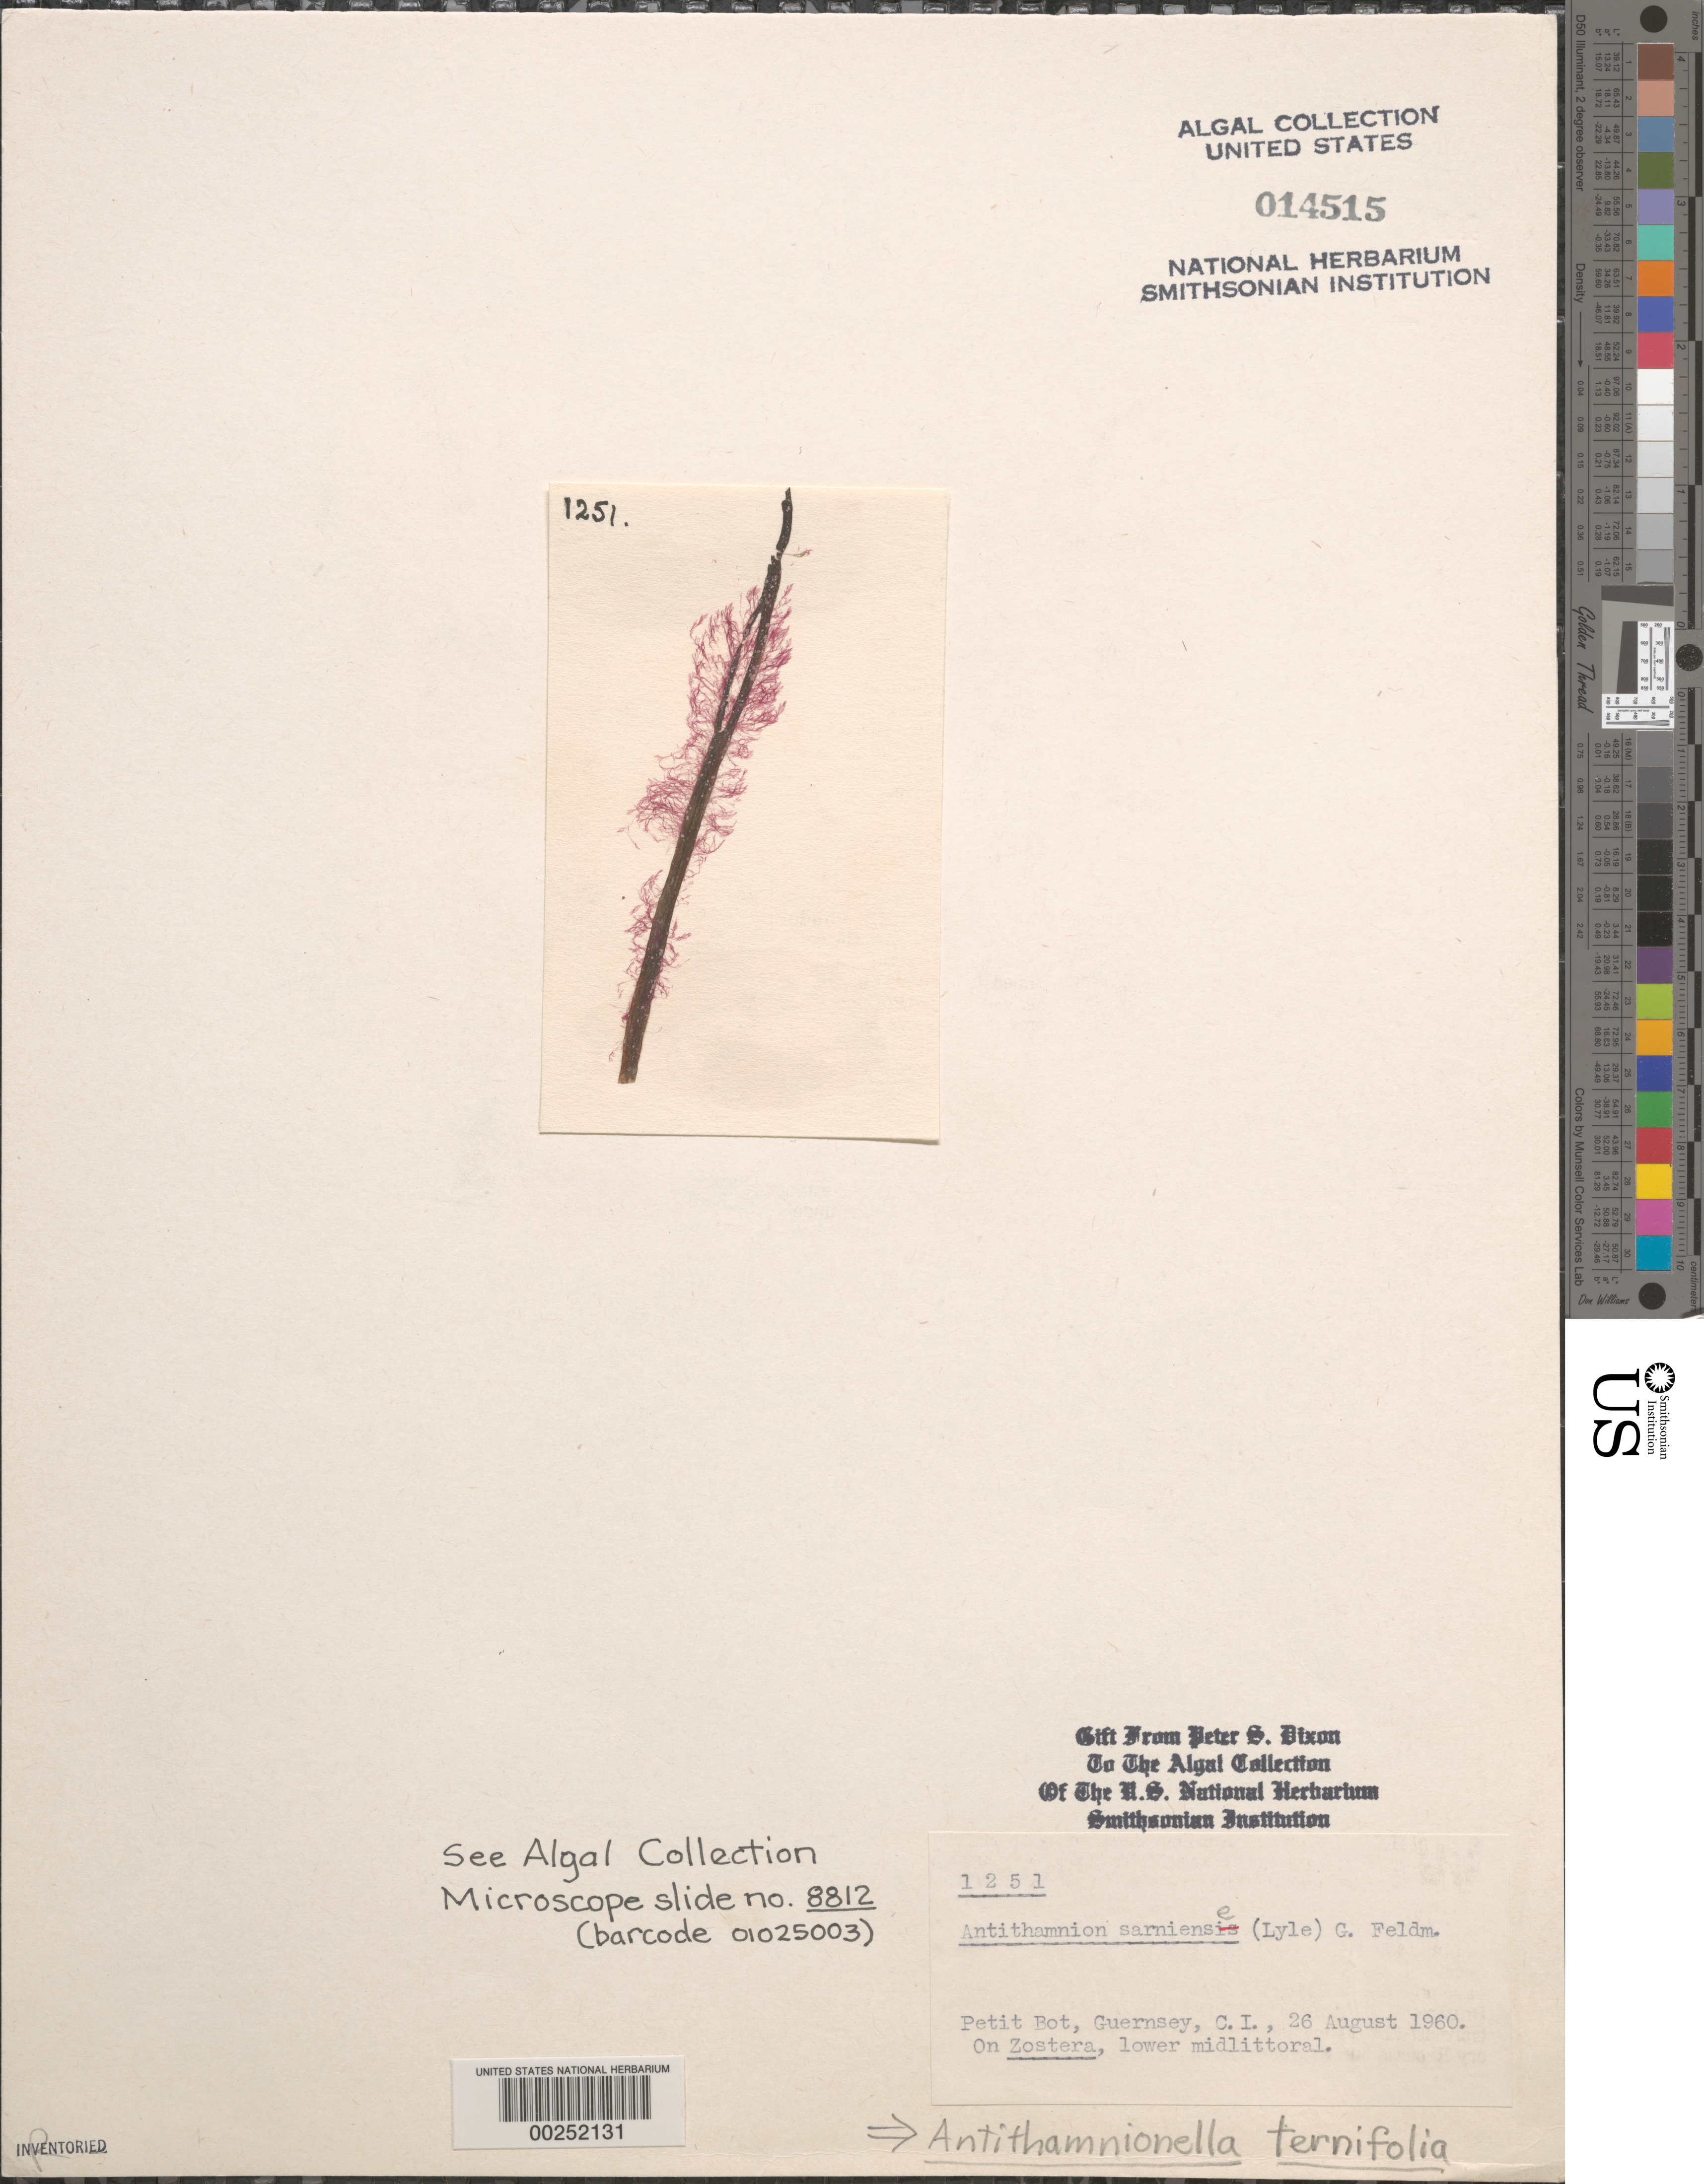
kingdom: Plantae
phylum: Rhodophyta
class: Florideophyceae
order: Ceramiales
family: Ceramiaceae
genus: Antithamnionella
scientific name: Antithamnionella ternifolia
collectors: P. S. Dixon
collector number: PSD 1251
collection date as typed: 26 Aug 1960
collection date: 1960-08-26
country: United Kingdom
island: Guernsey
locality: Petit Bot. Bailiwick of Guernsey.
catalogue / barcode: US 14515